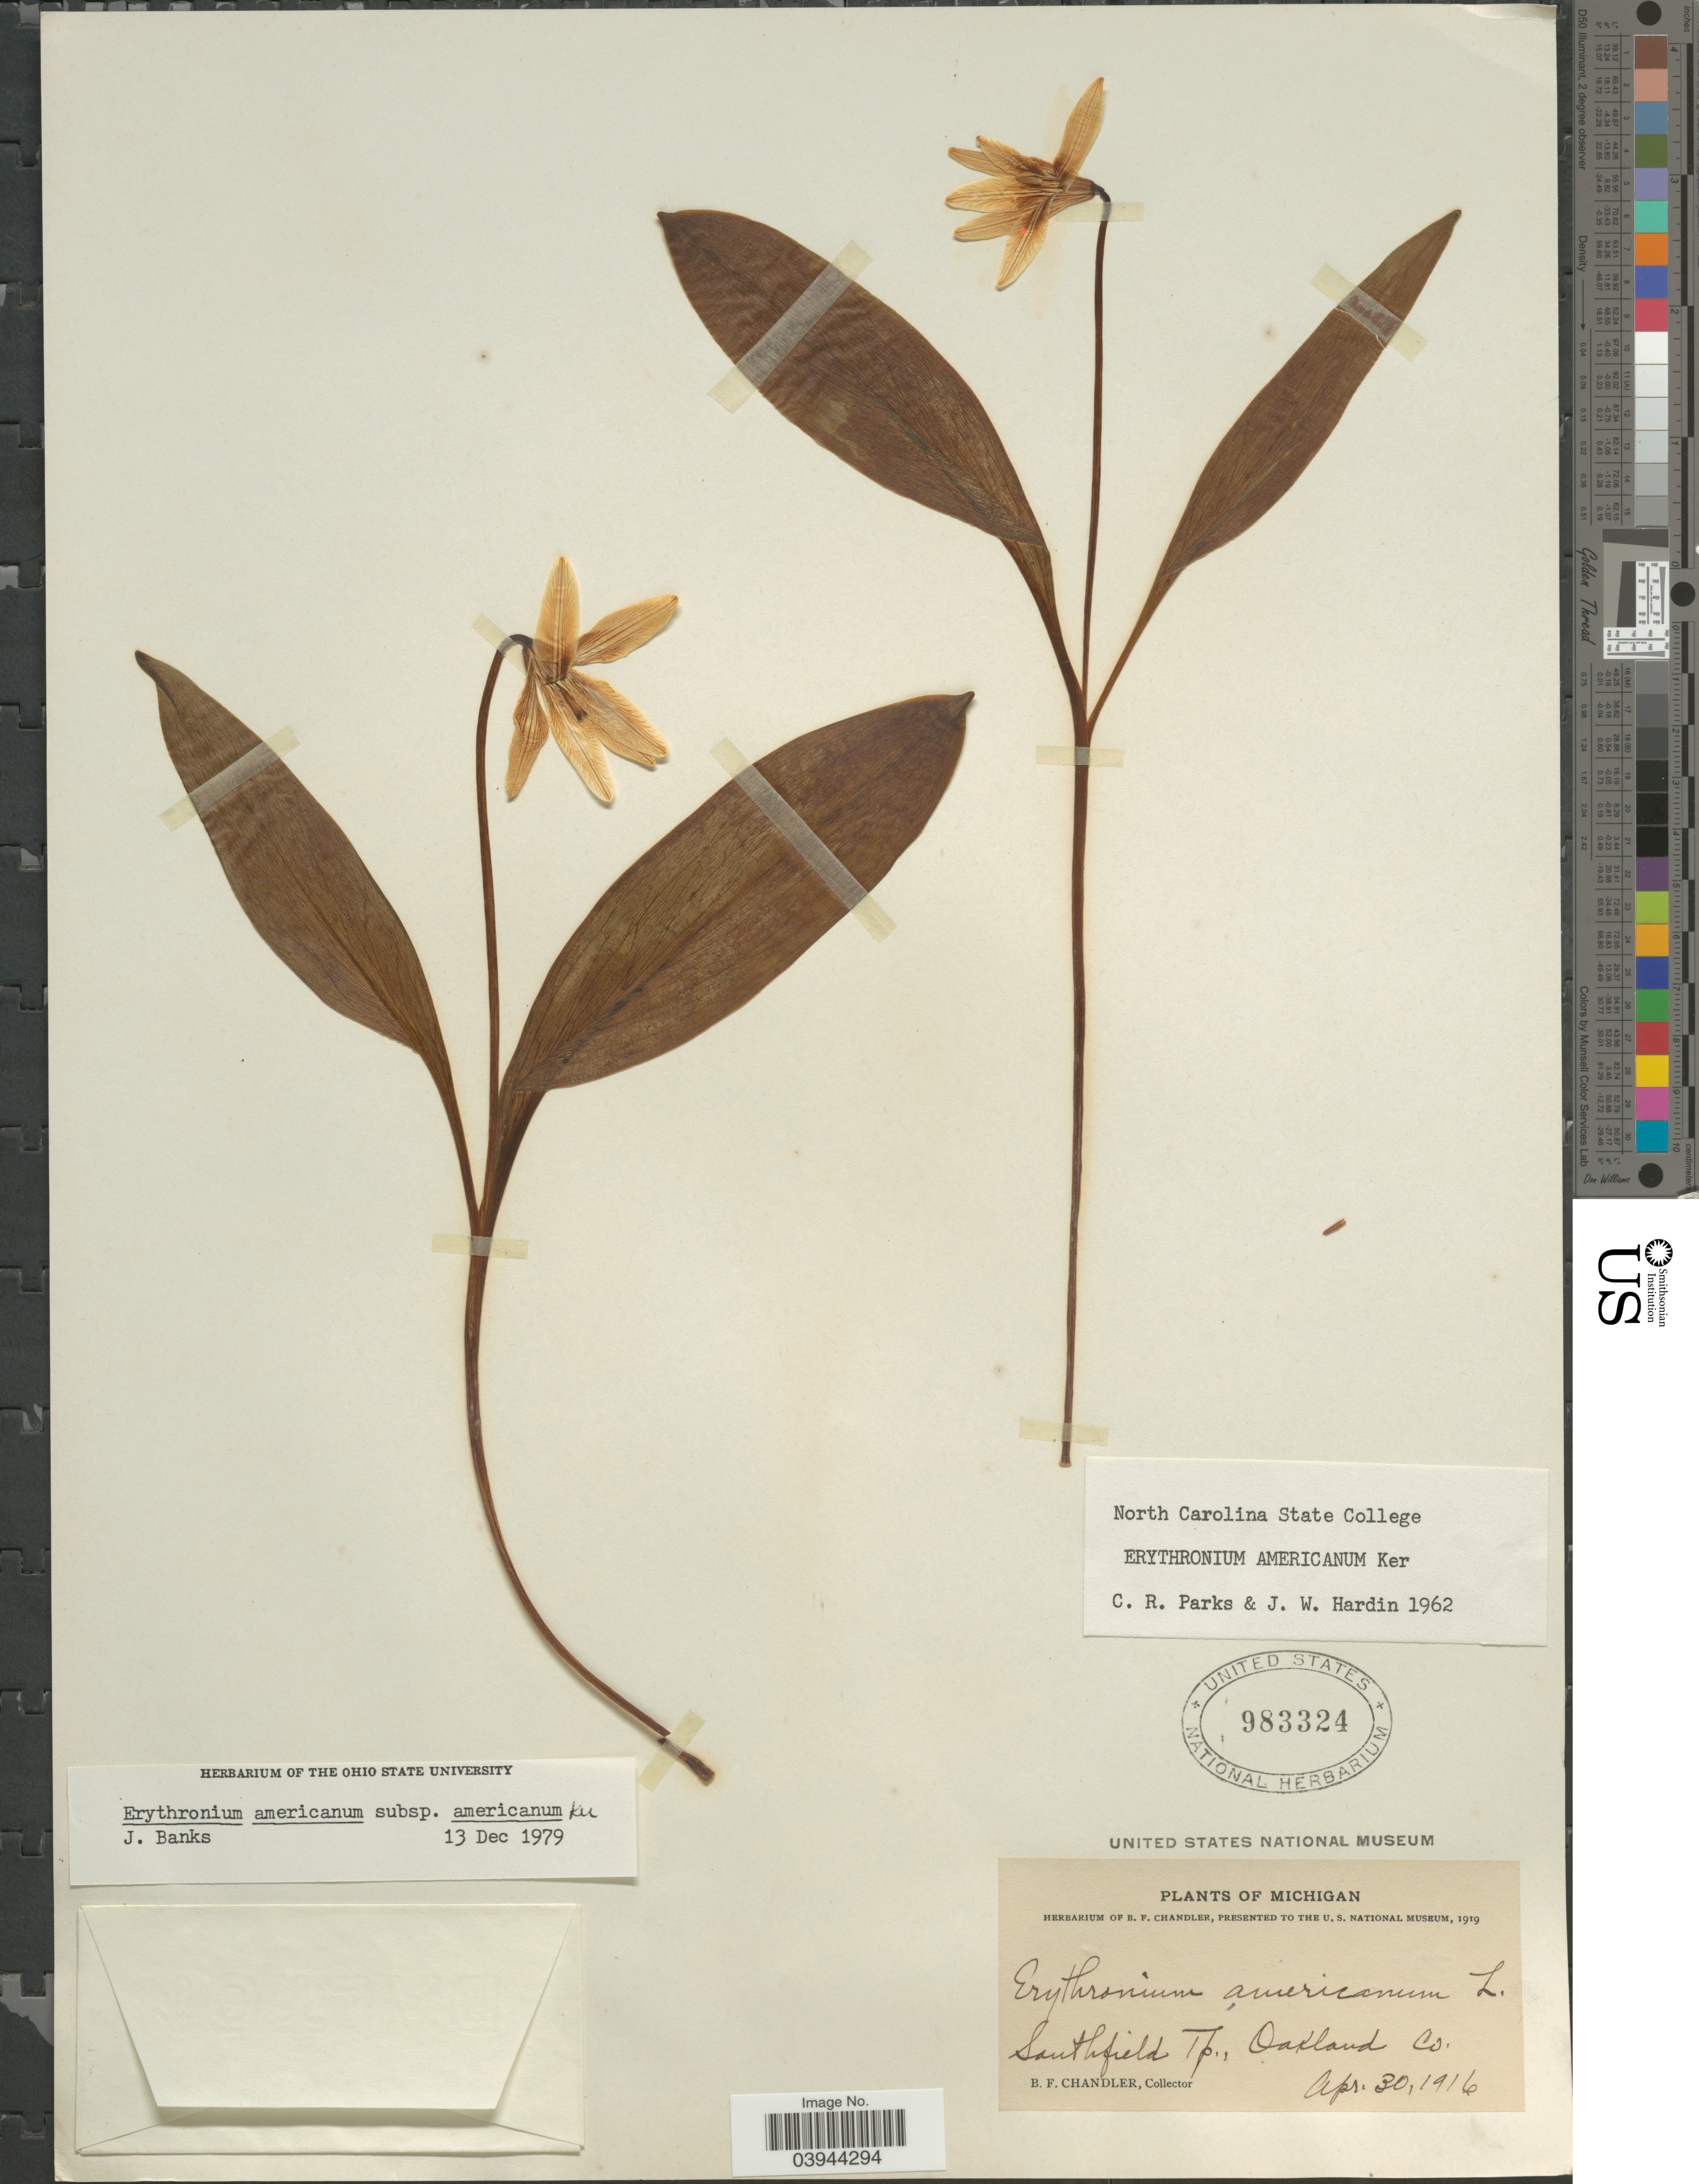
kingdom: Plantae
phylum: Tracheophyta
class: Liliopsida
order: Liliales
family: Liliaceae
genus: Erythronium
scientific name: Erythronium americanum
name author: Ker Gawl.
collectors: B. F. Chandler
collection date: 1916-04-30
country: United States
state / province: Michigan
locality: Santhfield Tp., Oakland Co.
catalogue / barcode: US 983324